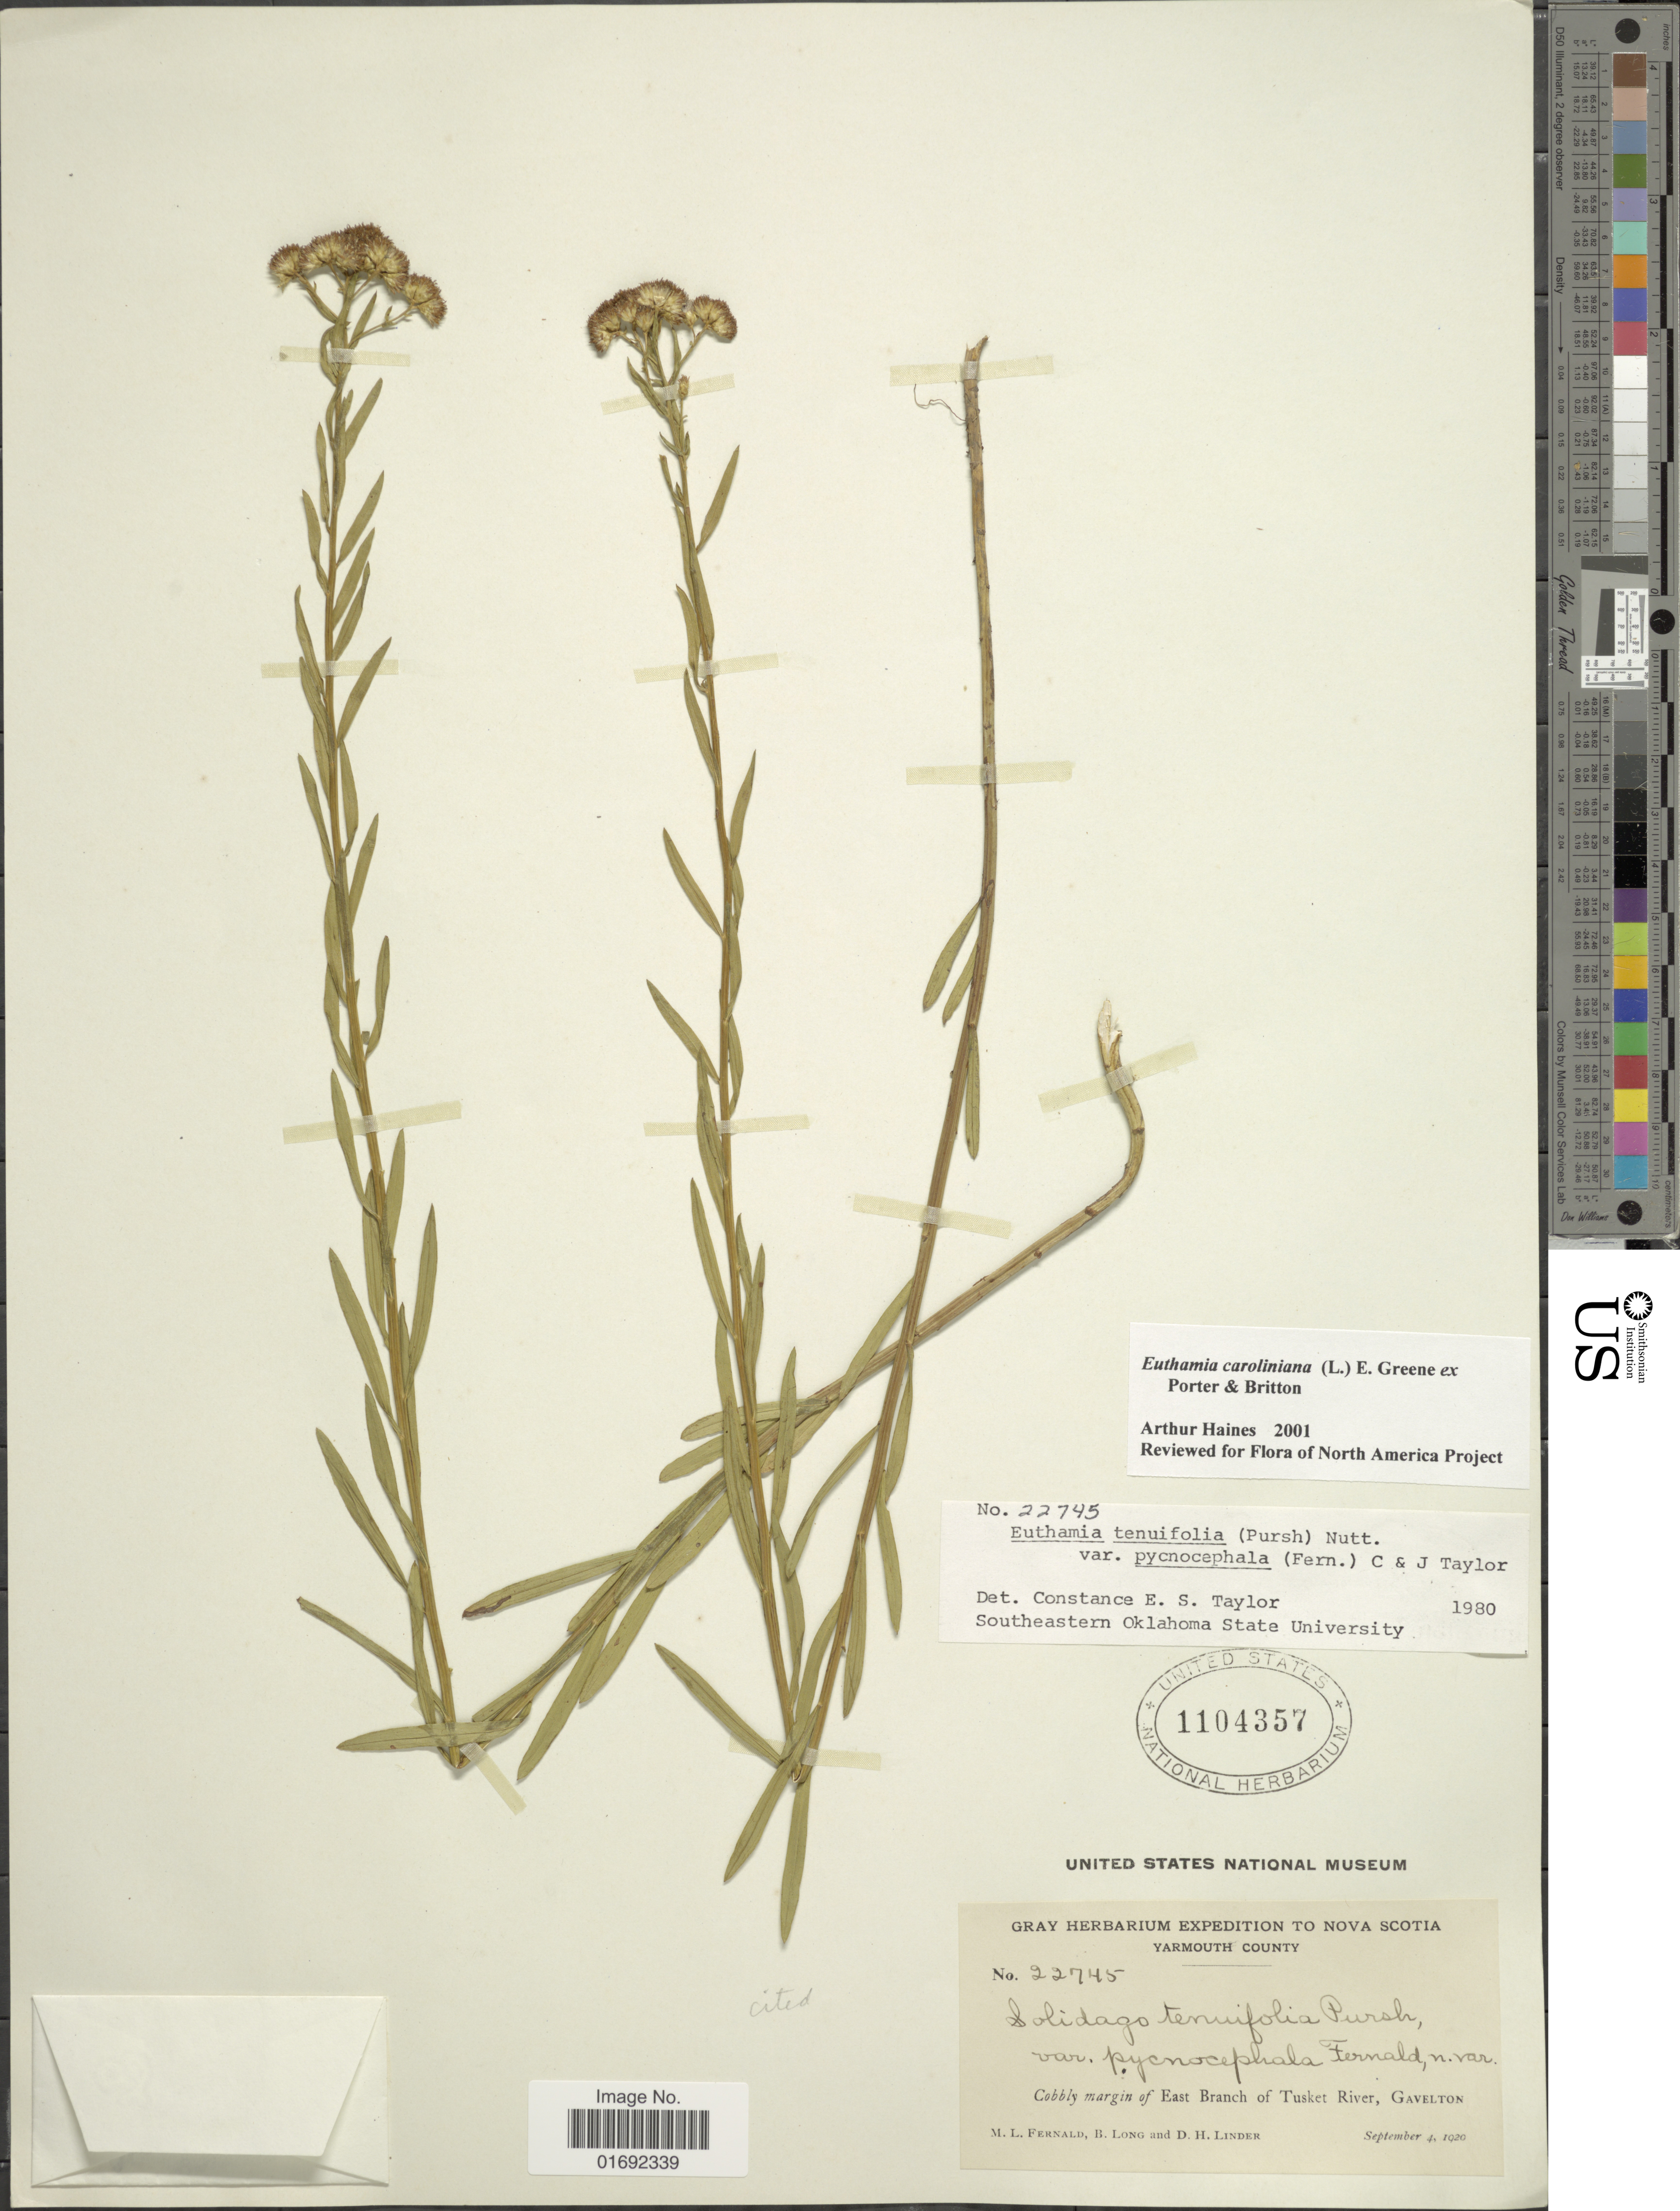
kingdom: Plantae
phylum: Tracheophyta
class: Magnoliopsida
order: Asterales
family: Asteraceae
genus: Euthamia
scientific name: Euthamia galetorum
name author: S.W. Greene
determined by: Urbatsch, Lowell E., Curator (LSU), Louisiana State University (UNITED STATES)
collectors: M. L. Fernald, B. Long & D. Linder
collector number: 22745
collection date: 1920-09-04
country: Canada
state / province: Nova Scotia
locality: Yarmouth County, Cobbly margin of East Branch of Tusket River, Gavelton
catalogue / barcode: US 1104357